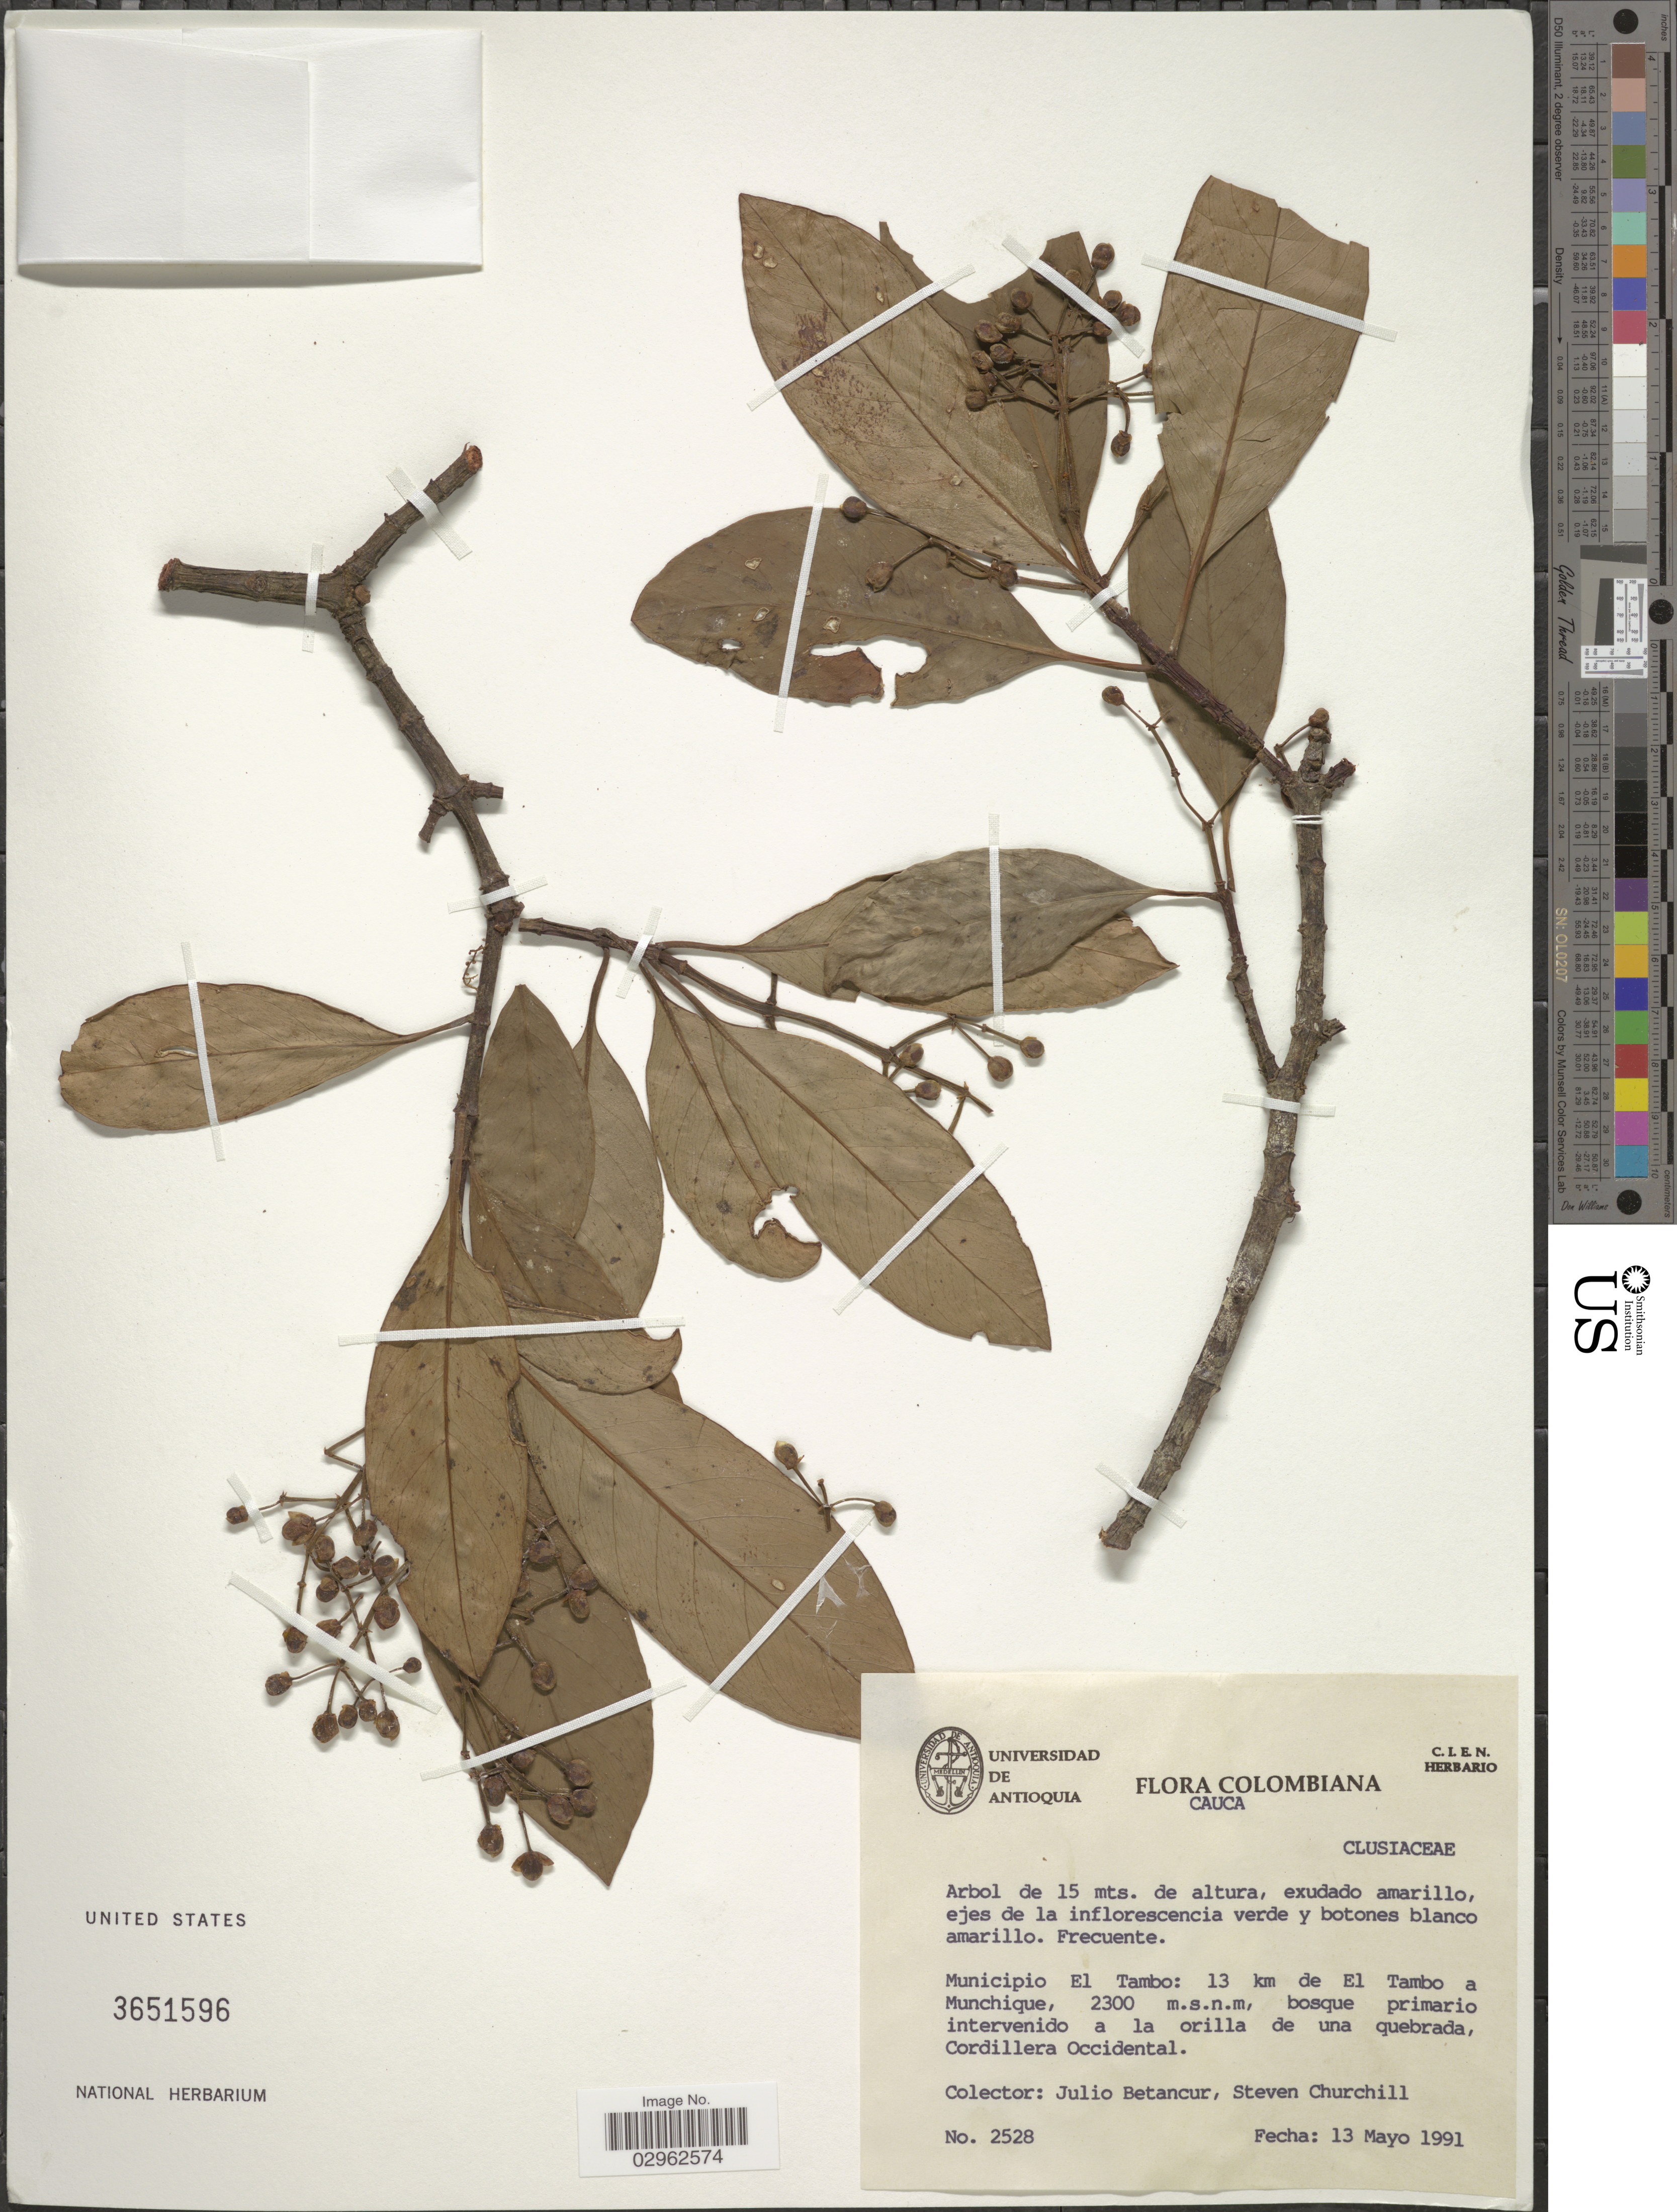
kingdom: Plantae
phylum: Tracheophyta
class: Magnoliopsida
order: Malpighiales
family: Clusiaceae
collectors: J. Betancur & S. Churchill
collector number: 2528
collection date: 1991-05-13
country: Colombia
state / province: Cauca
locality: Municipio El Tambo: 13 km de El Tambo a Munchique, bosque primario intervenido a la orilla de una quebrada Cordillera Occidental.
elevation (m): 2300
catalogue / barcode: US 3651596